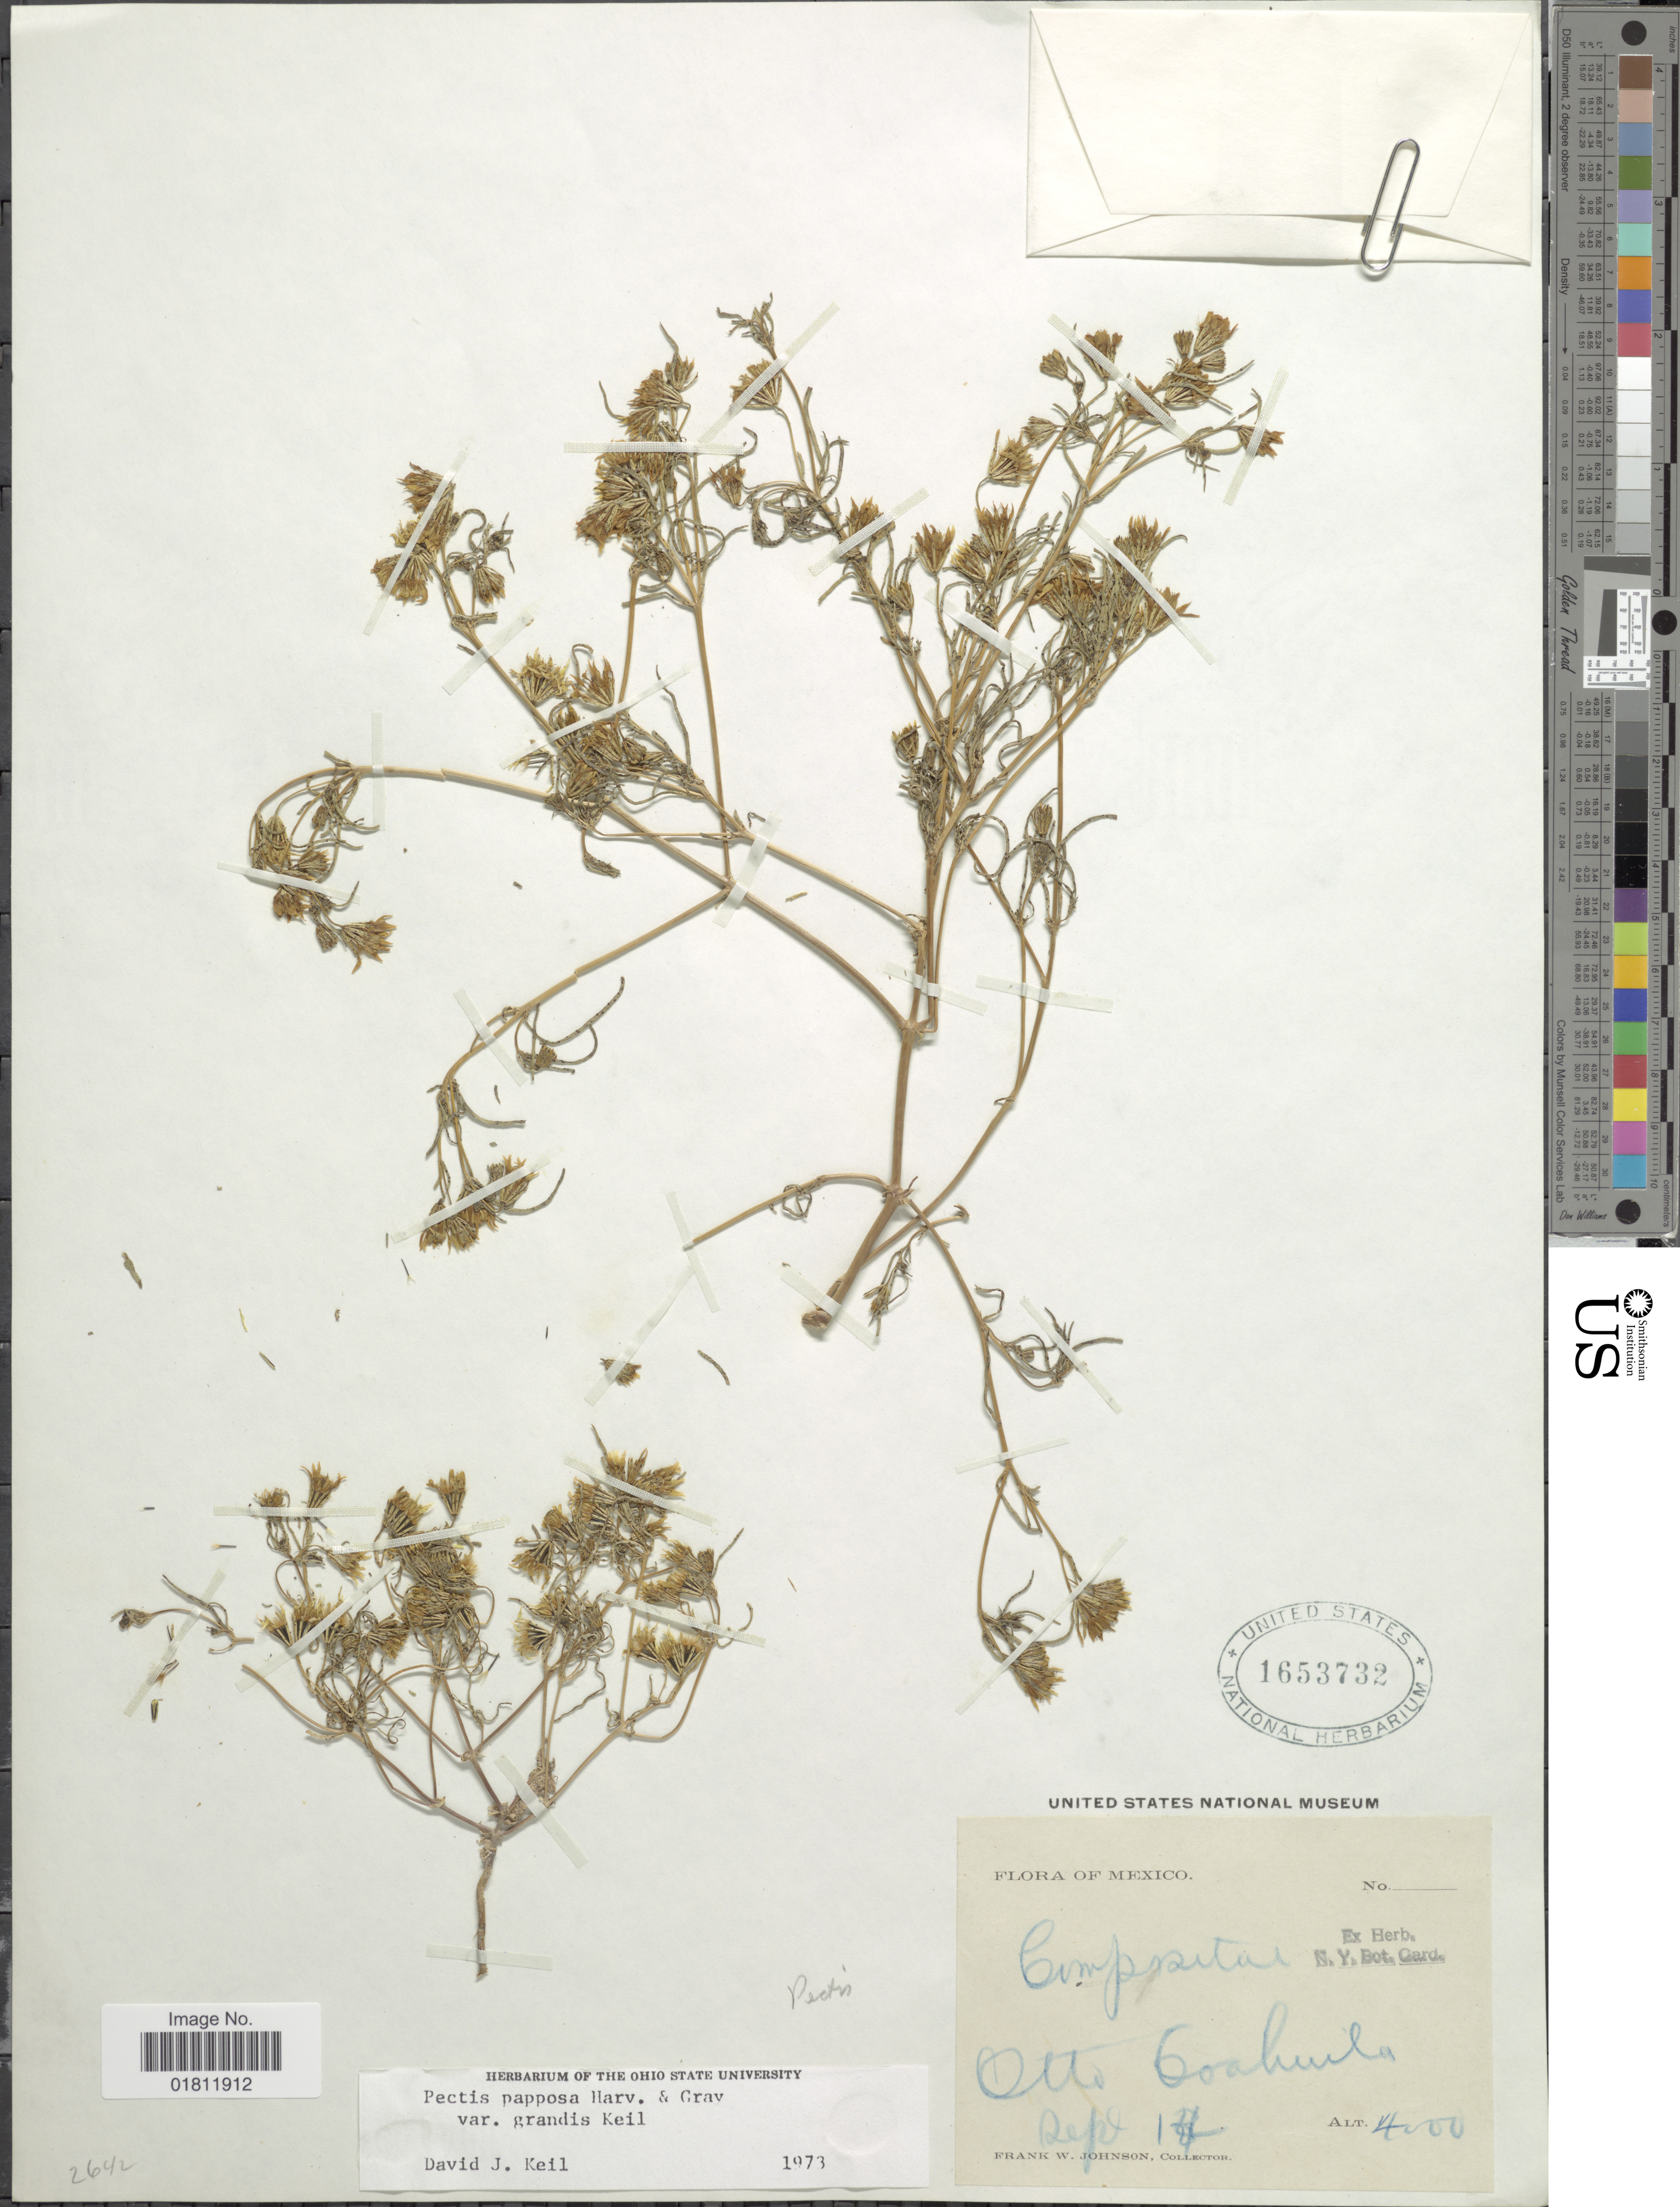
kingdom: Plantae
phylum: Tracheophyta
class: Magnoliopsida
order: Asterales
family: Asteraceae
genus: Pectis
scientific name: Pectis papposa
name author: Harv. & A. Gray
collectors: F. W. Johnson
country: Mexico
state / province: Coahuila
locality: Otto Coahuila.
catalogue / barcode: US 1653732